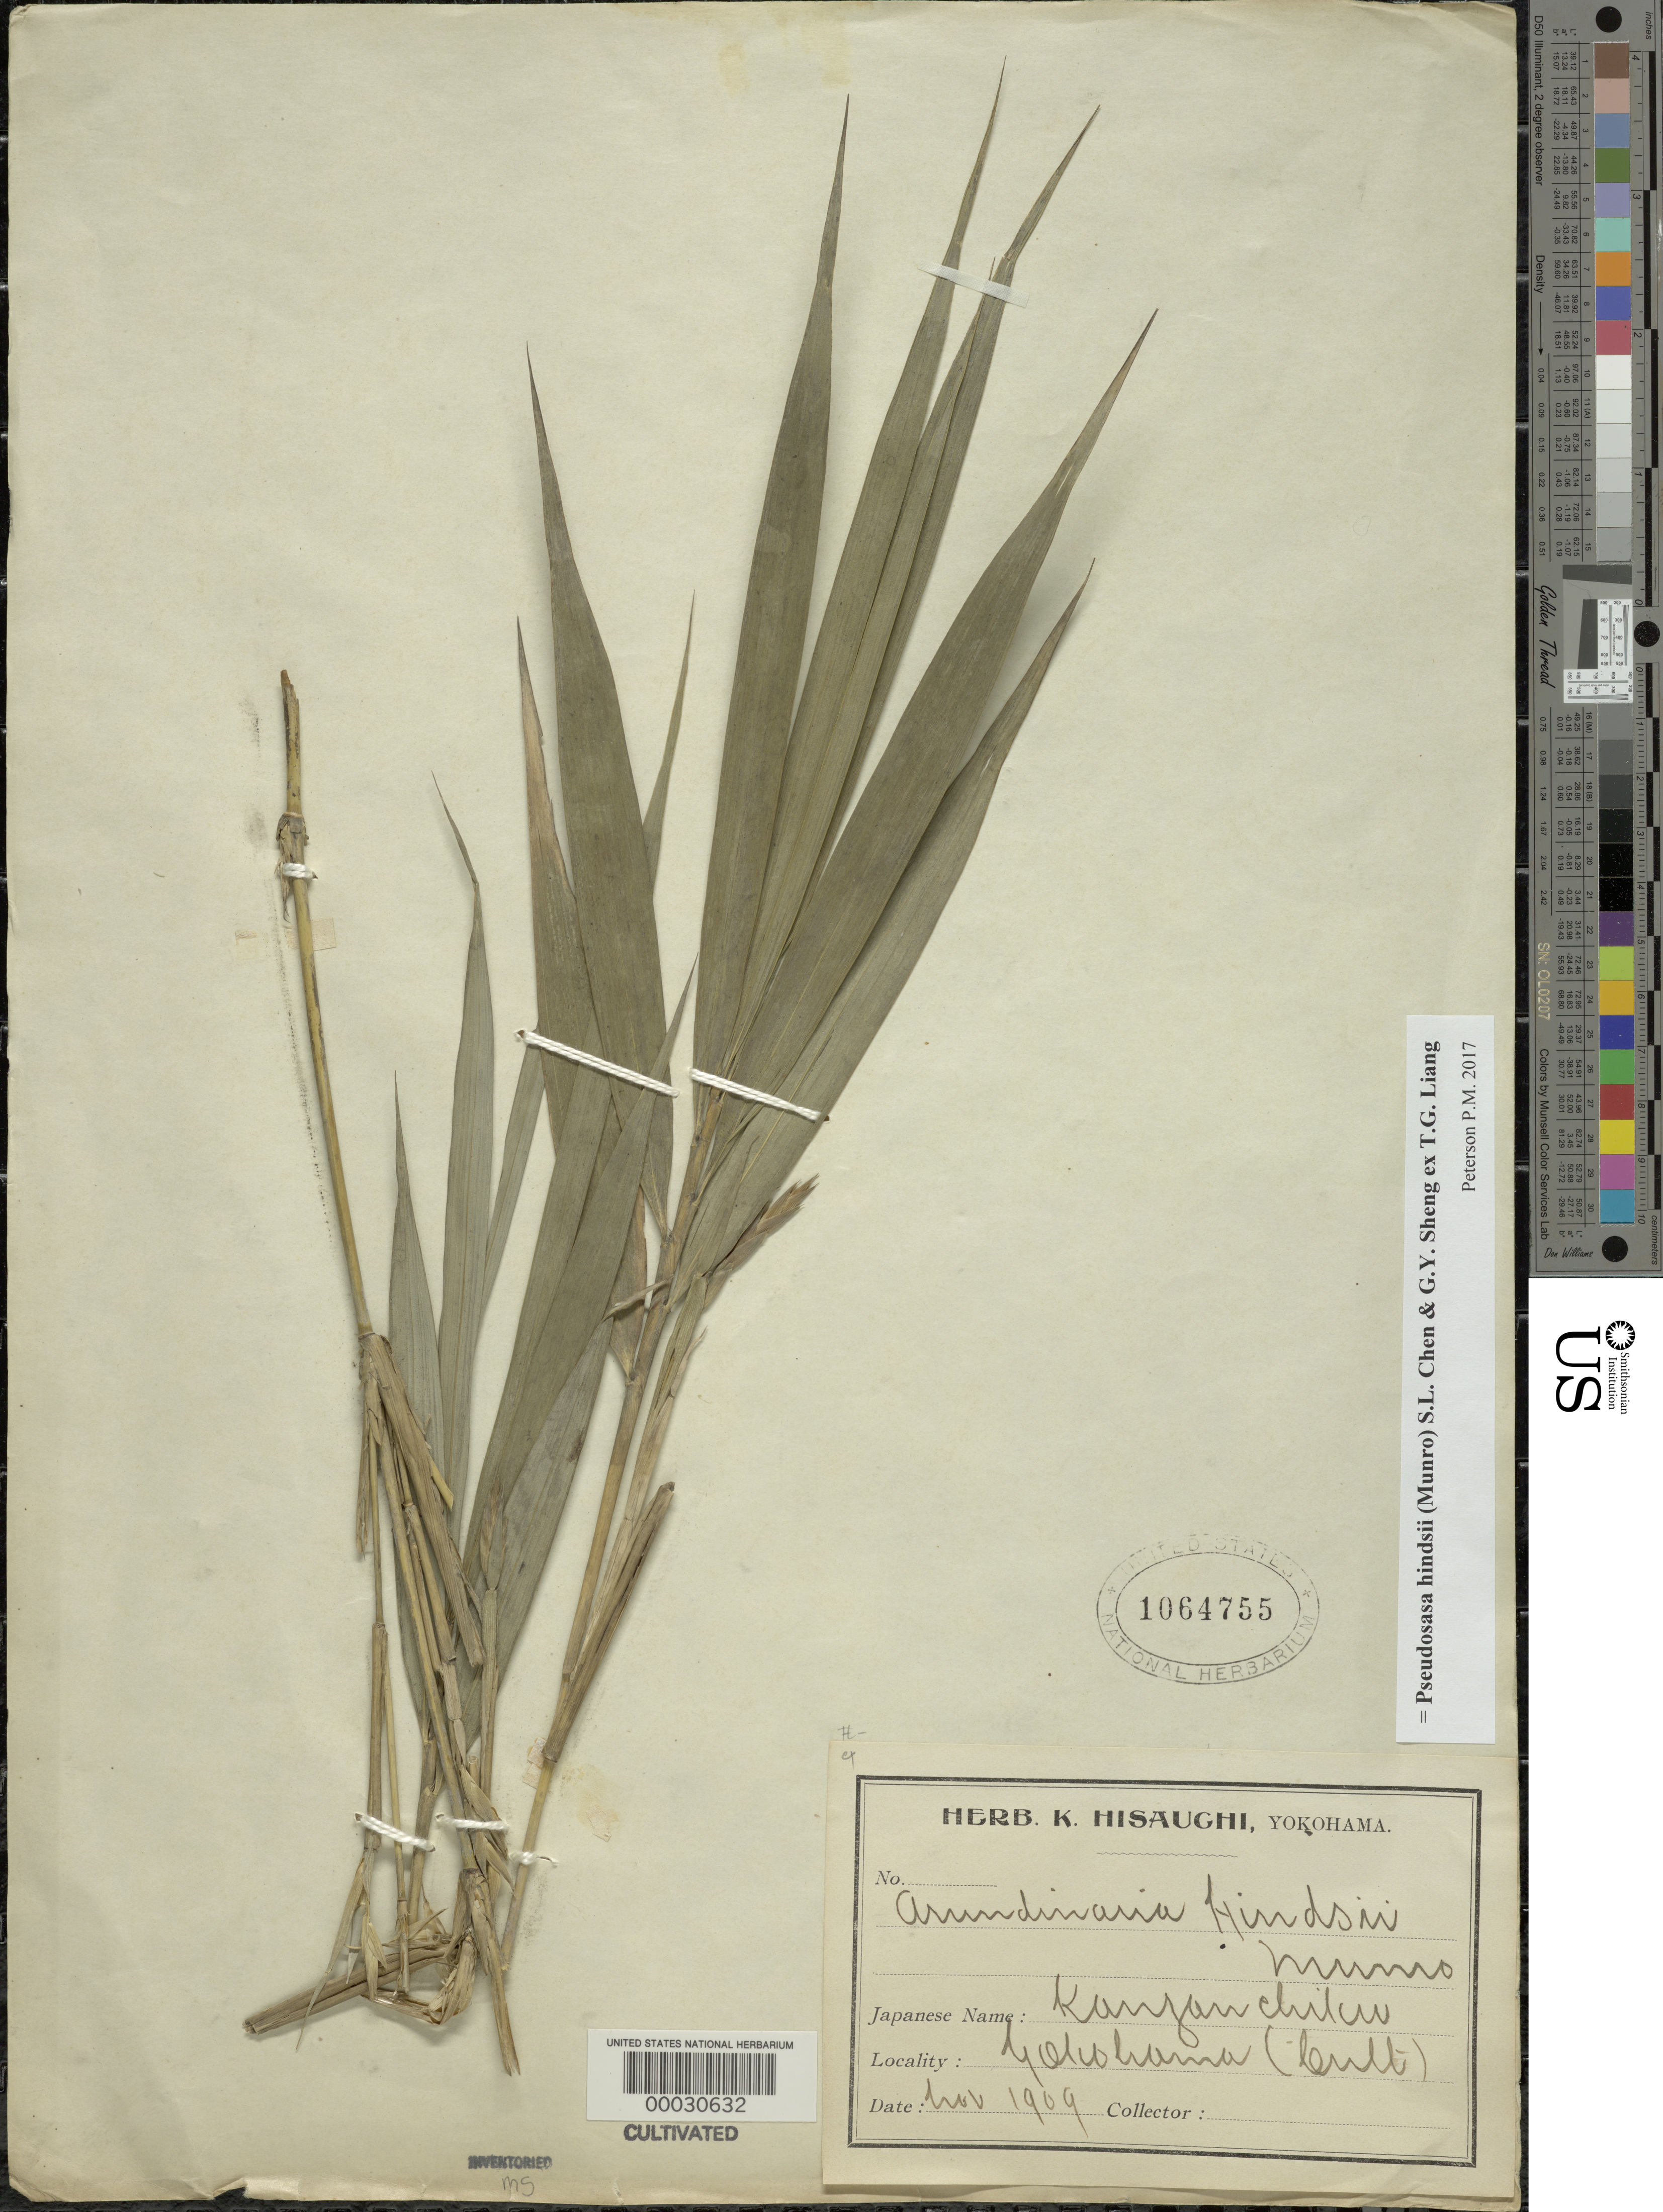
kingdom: Plantae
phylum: Tracheophyta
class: Liliopsida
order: Poales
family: Poaceae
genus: Pseudosasa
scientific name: Pseudosasa hindsii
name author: (Munro) S.L. Chen & G.Y. Sheng ex T.G. Liang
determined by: Poaceae Reorganization Project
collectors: T. Makino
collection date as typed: Nov 1909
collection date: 1909-11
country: Japan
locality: Yokohama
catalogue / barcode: US 1064755